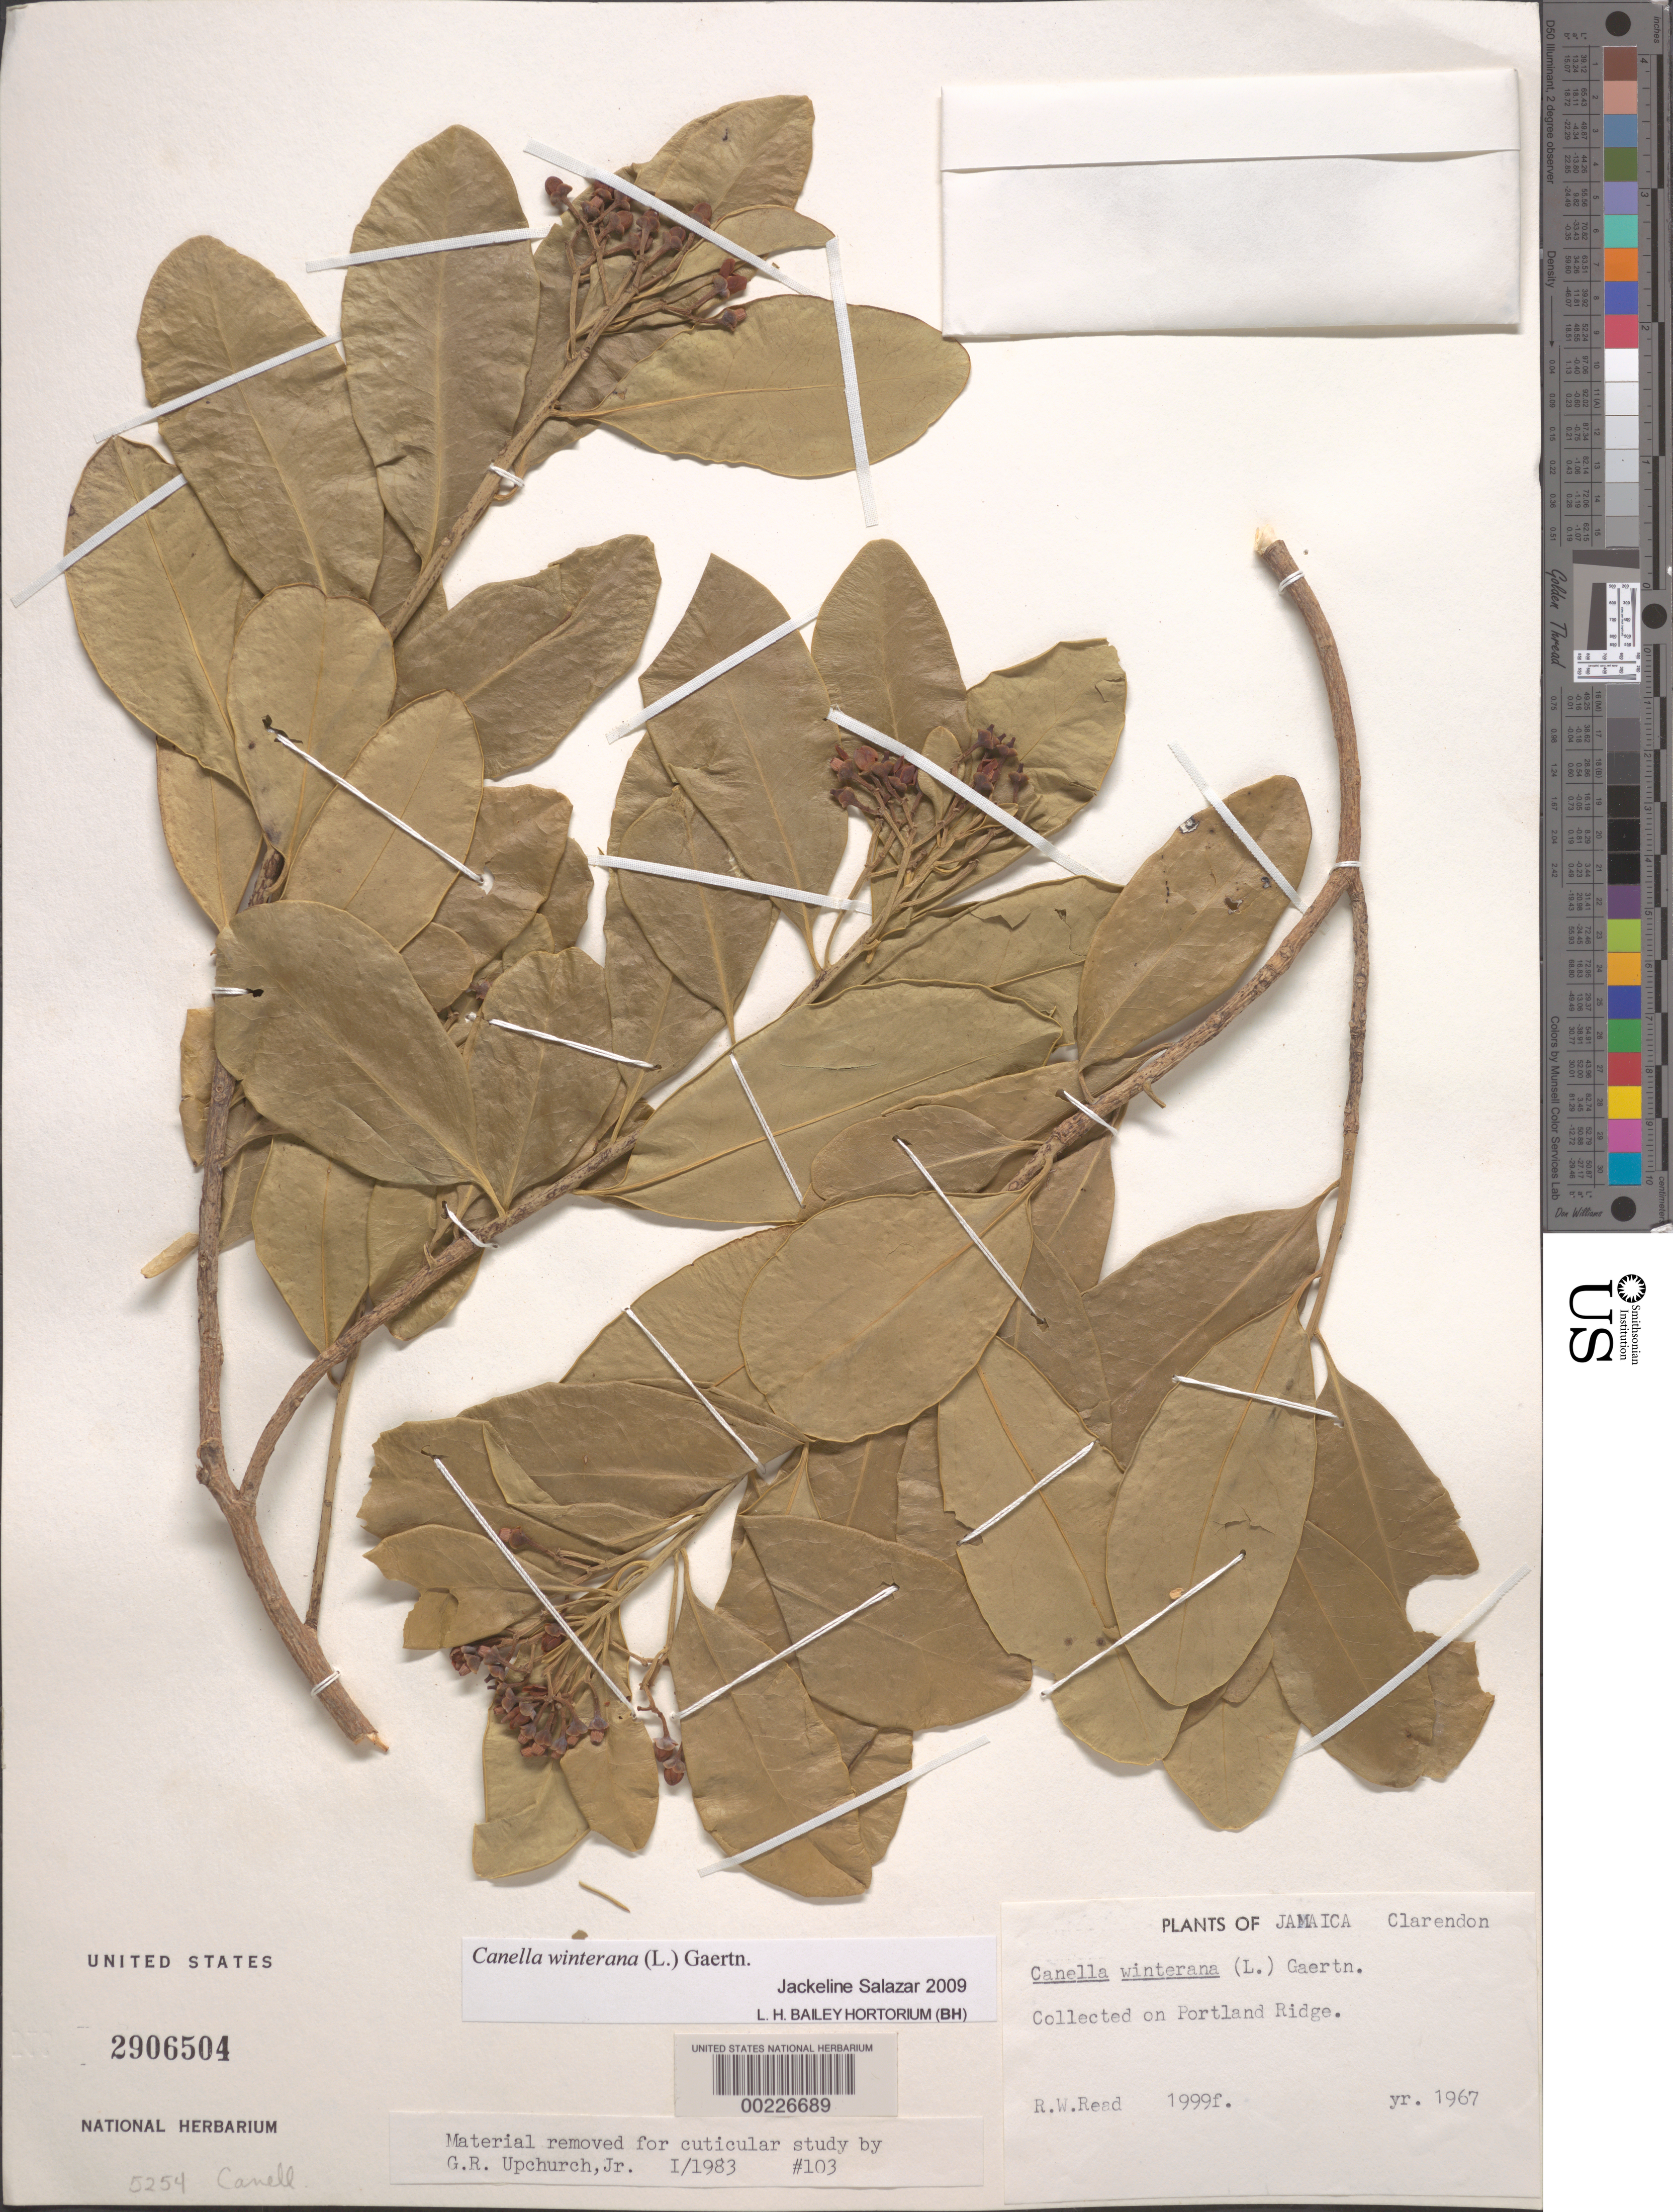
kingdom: Plantae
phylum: Tracheophyta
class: Magnoliopsida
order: Canellales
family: Canellaceae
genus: Canella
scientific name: Canella winterana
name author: (L.) Gaertn.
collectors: R. W. Read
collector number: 1999 F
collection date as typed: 1967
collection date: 1967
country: Jamaica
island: Greater Antilles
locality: Portland ridge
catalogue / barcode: US 2906504